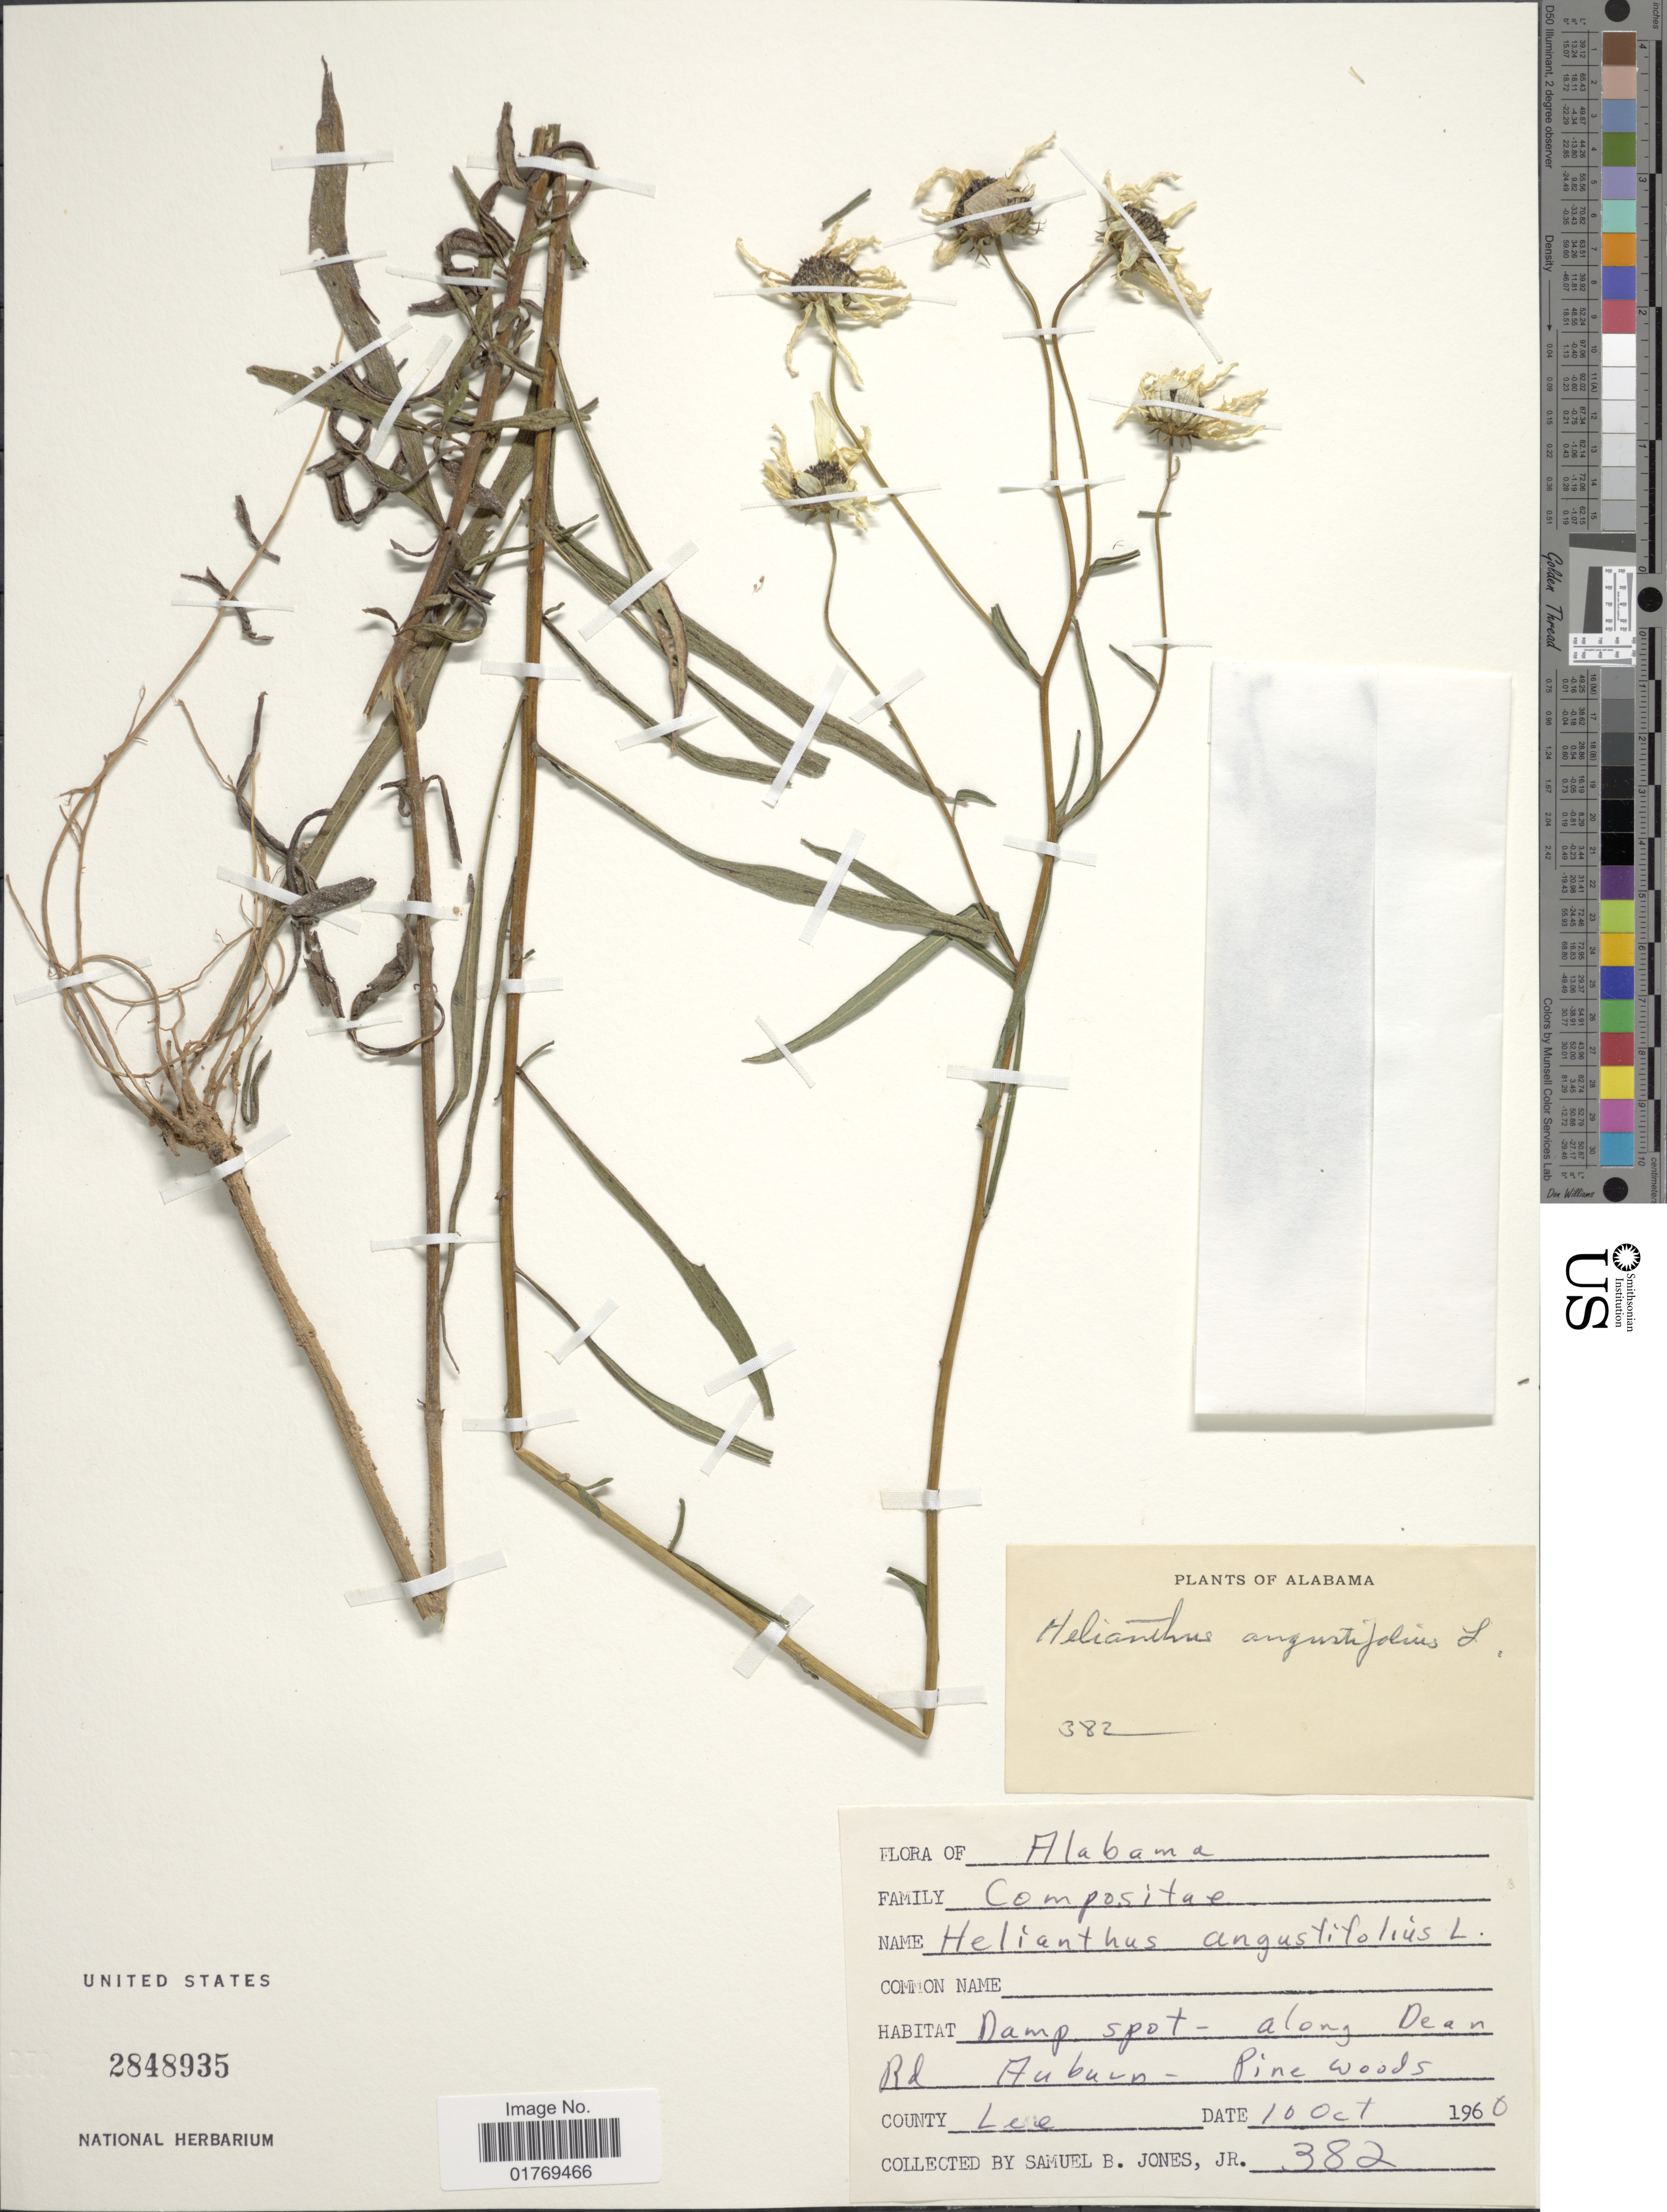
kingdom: Plantae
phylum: Tracheophyta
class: Magnoliopsida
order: Asterales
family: Asteraceae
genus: Helianthus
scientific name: Helianthus angustifolius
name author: L.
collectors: S. B. Jones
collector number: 382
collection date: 1960-10-10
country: United States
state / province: Alabama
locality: Damp spot - along Dean Rd Auburn - Pine woods. County Lee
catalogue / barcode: US 2848935